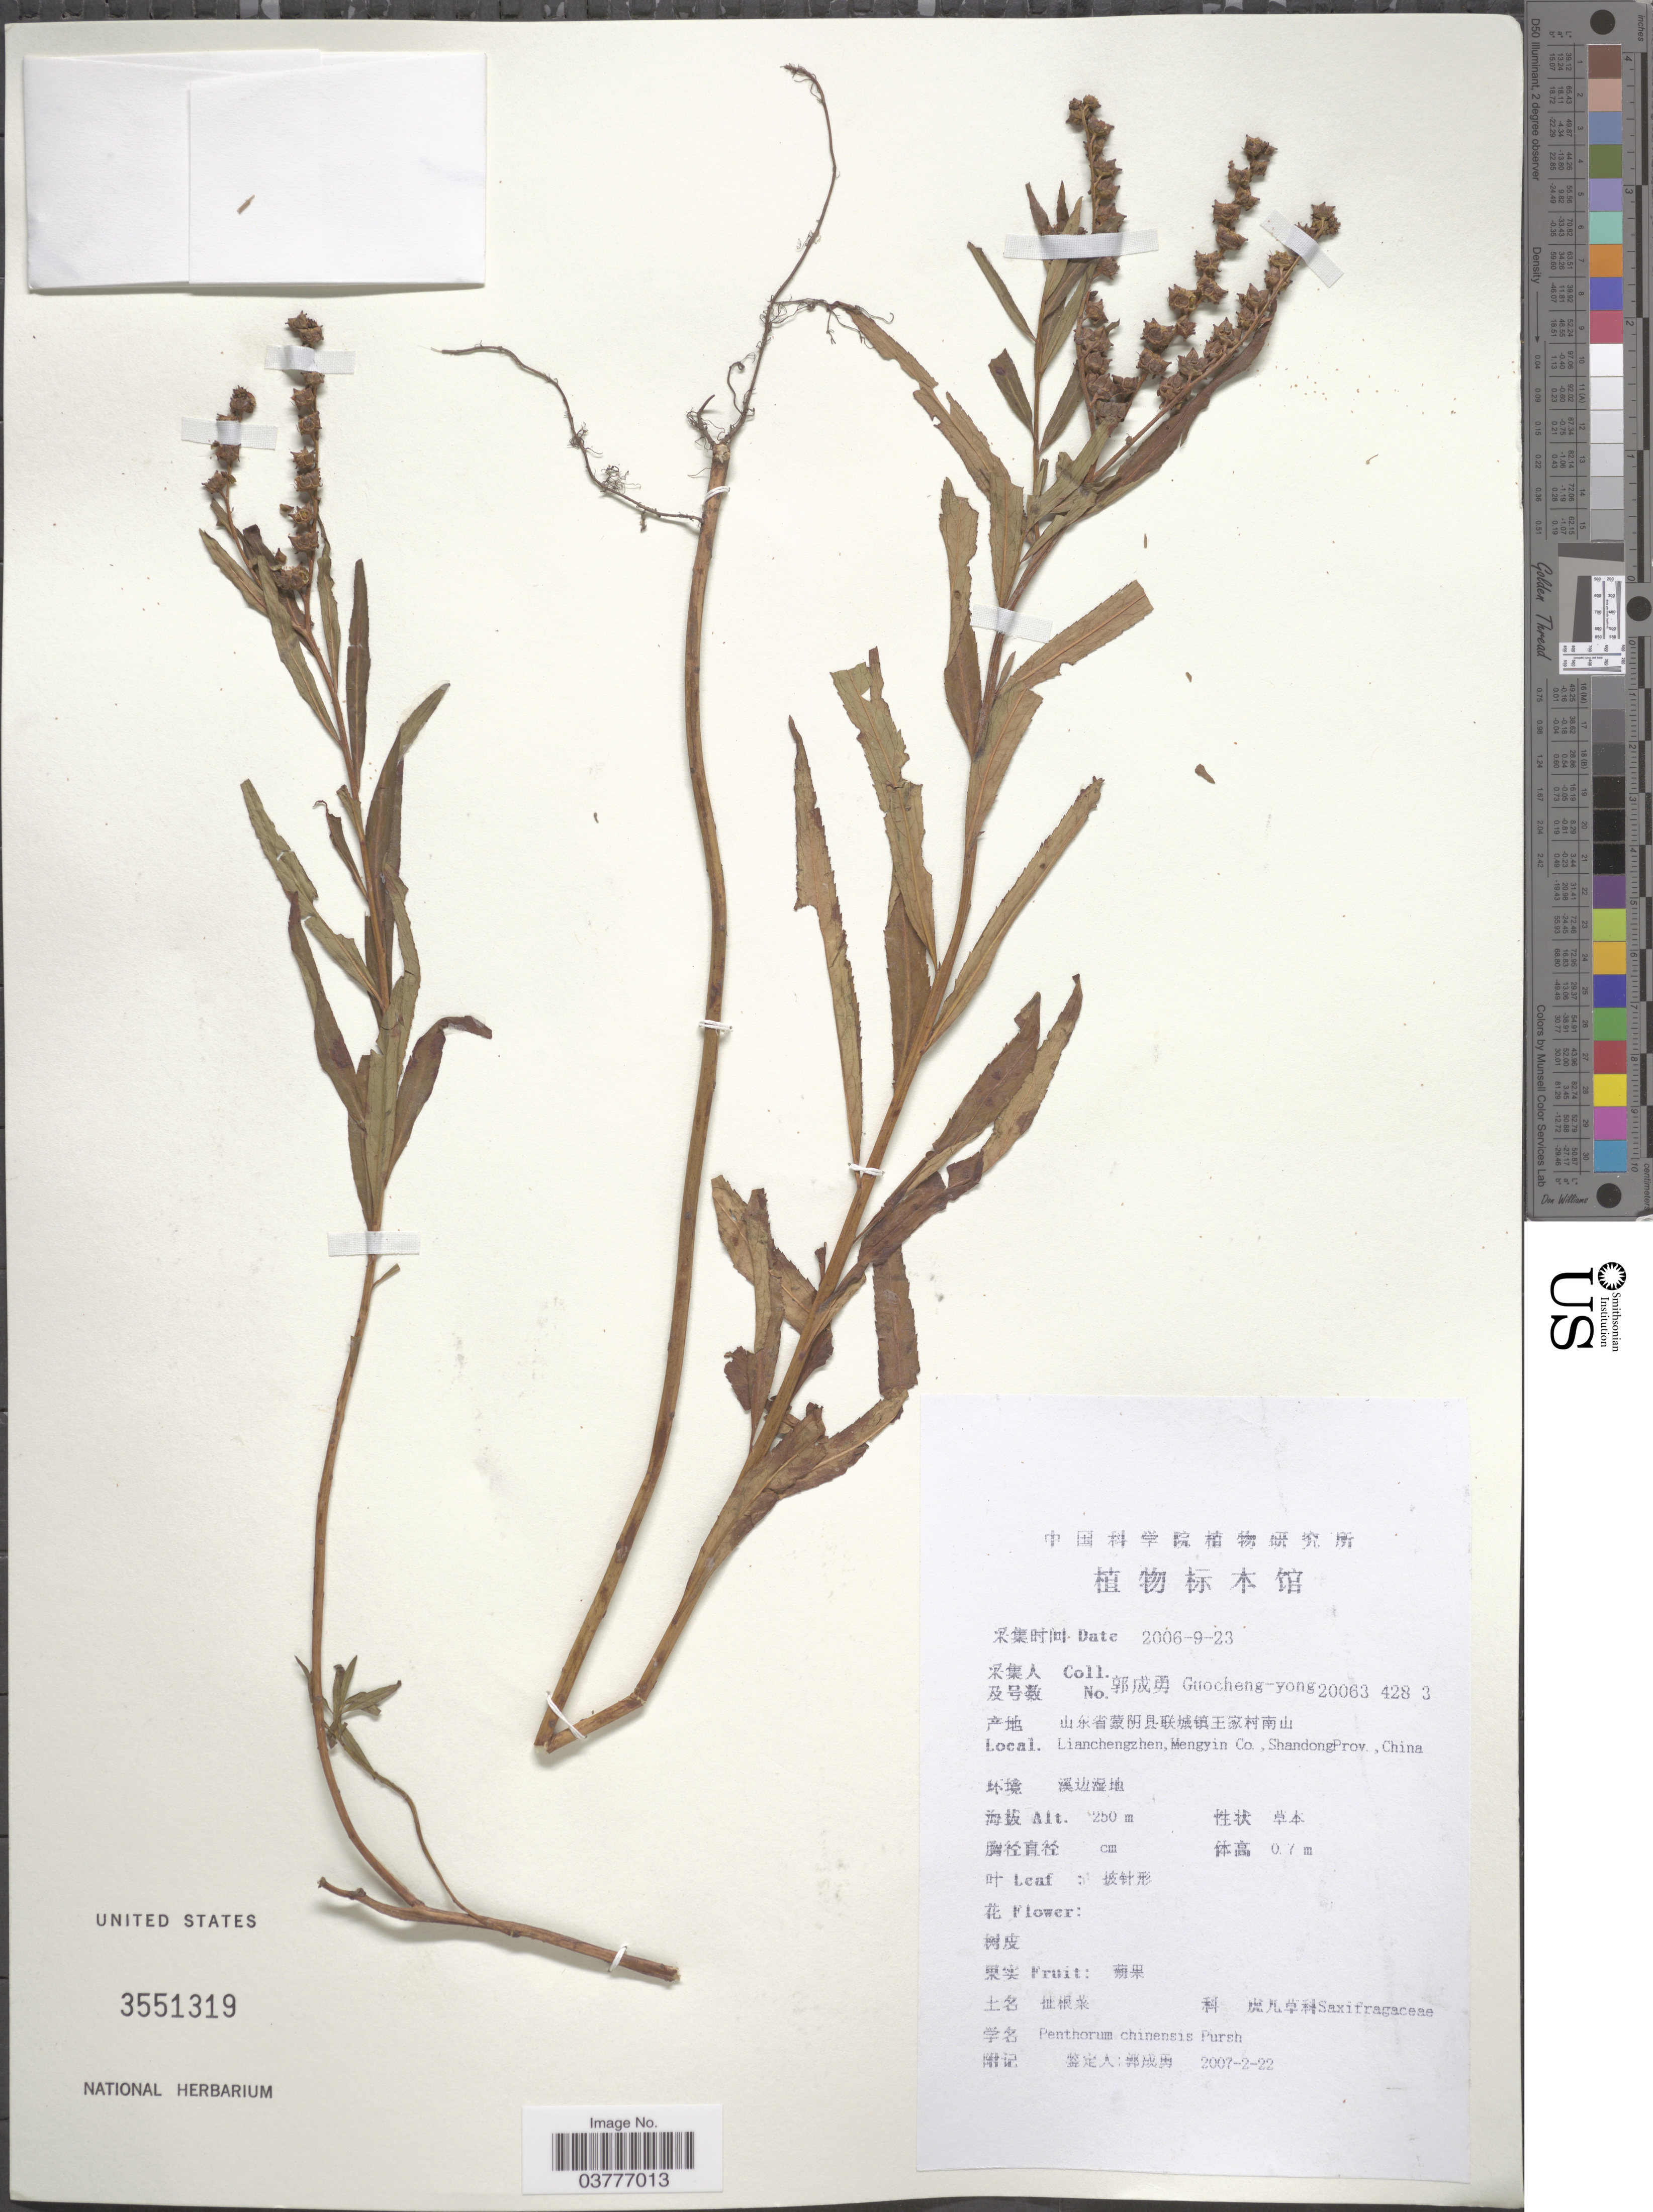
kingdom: Plantae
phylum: Tracheophyta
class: Magnoliopsida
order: Saxifragales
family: Penthoraceae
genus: Penthorum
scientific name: Penthorum chinense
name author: Pursh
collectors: Guo cheng-yong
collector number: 20063 428 3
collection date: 2006-09-23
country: China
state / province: Shandong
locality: Lianchengzhen, Mengyin Co.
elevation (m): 250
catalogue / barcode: US 3551319